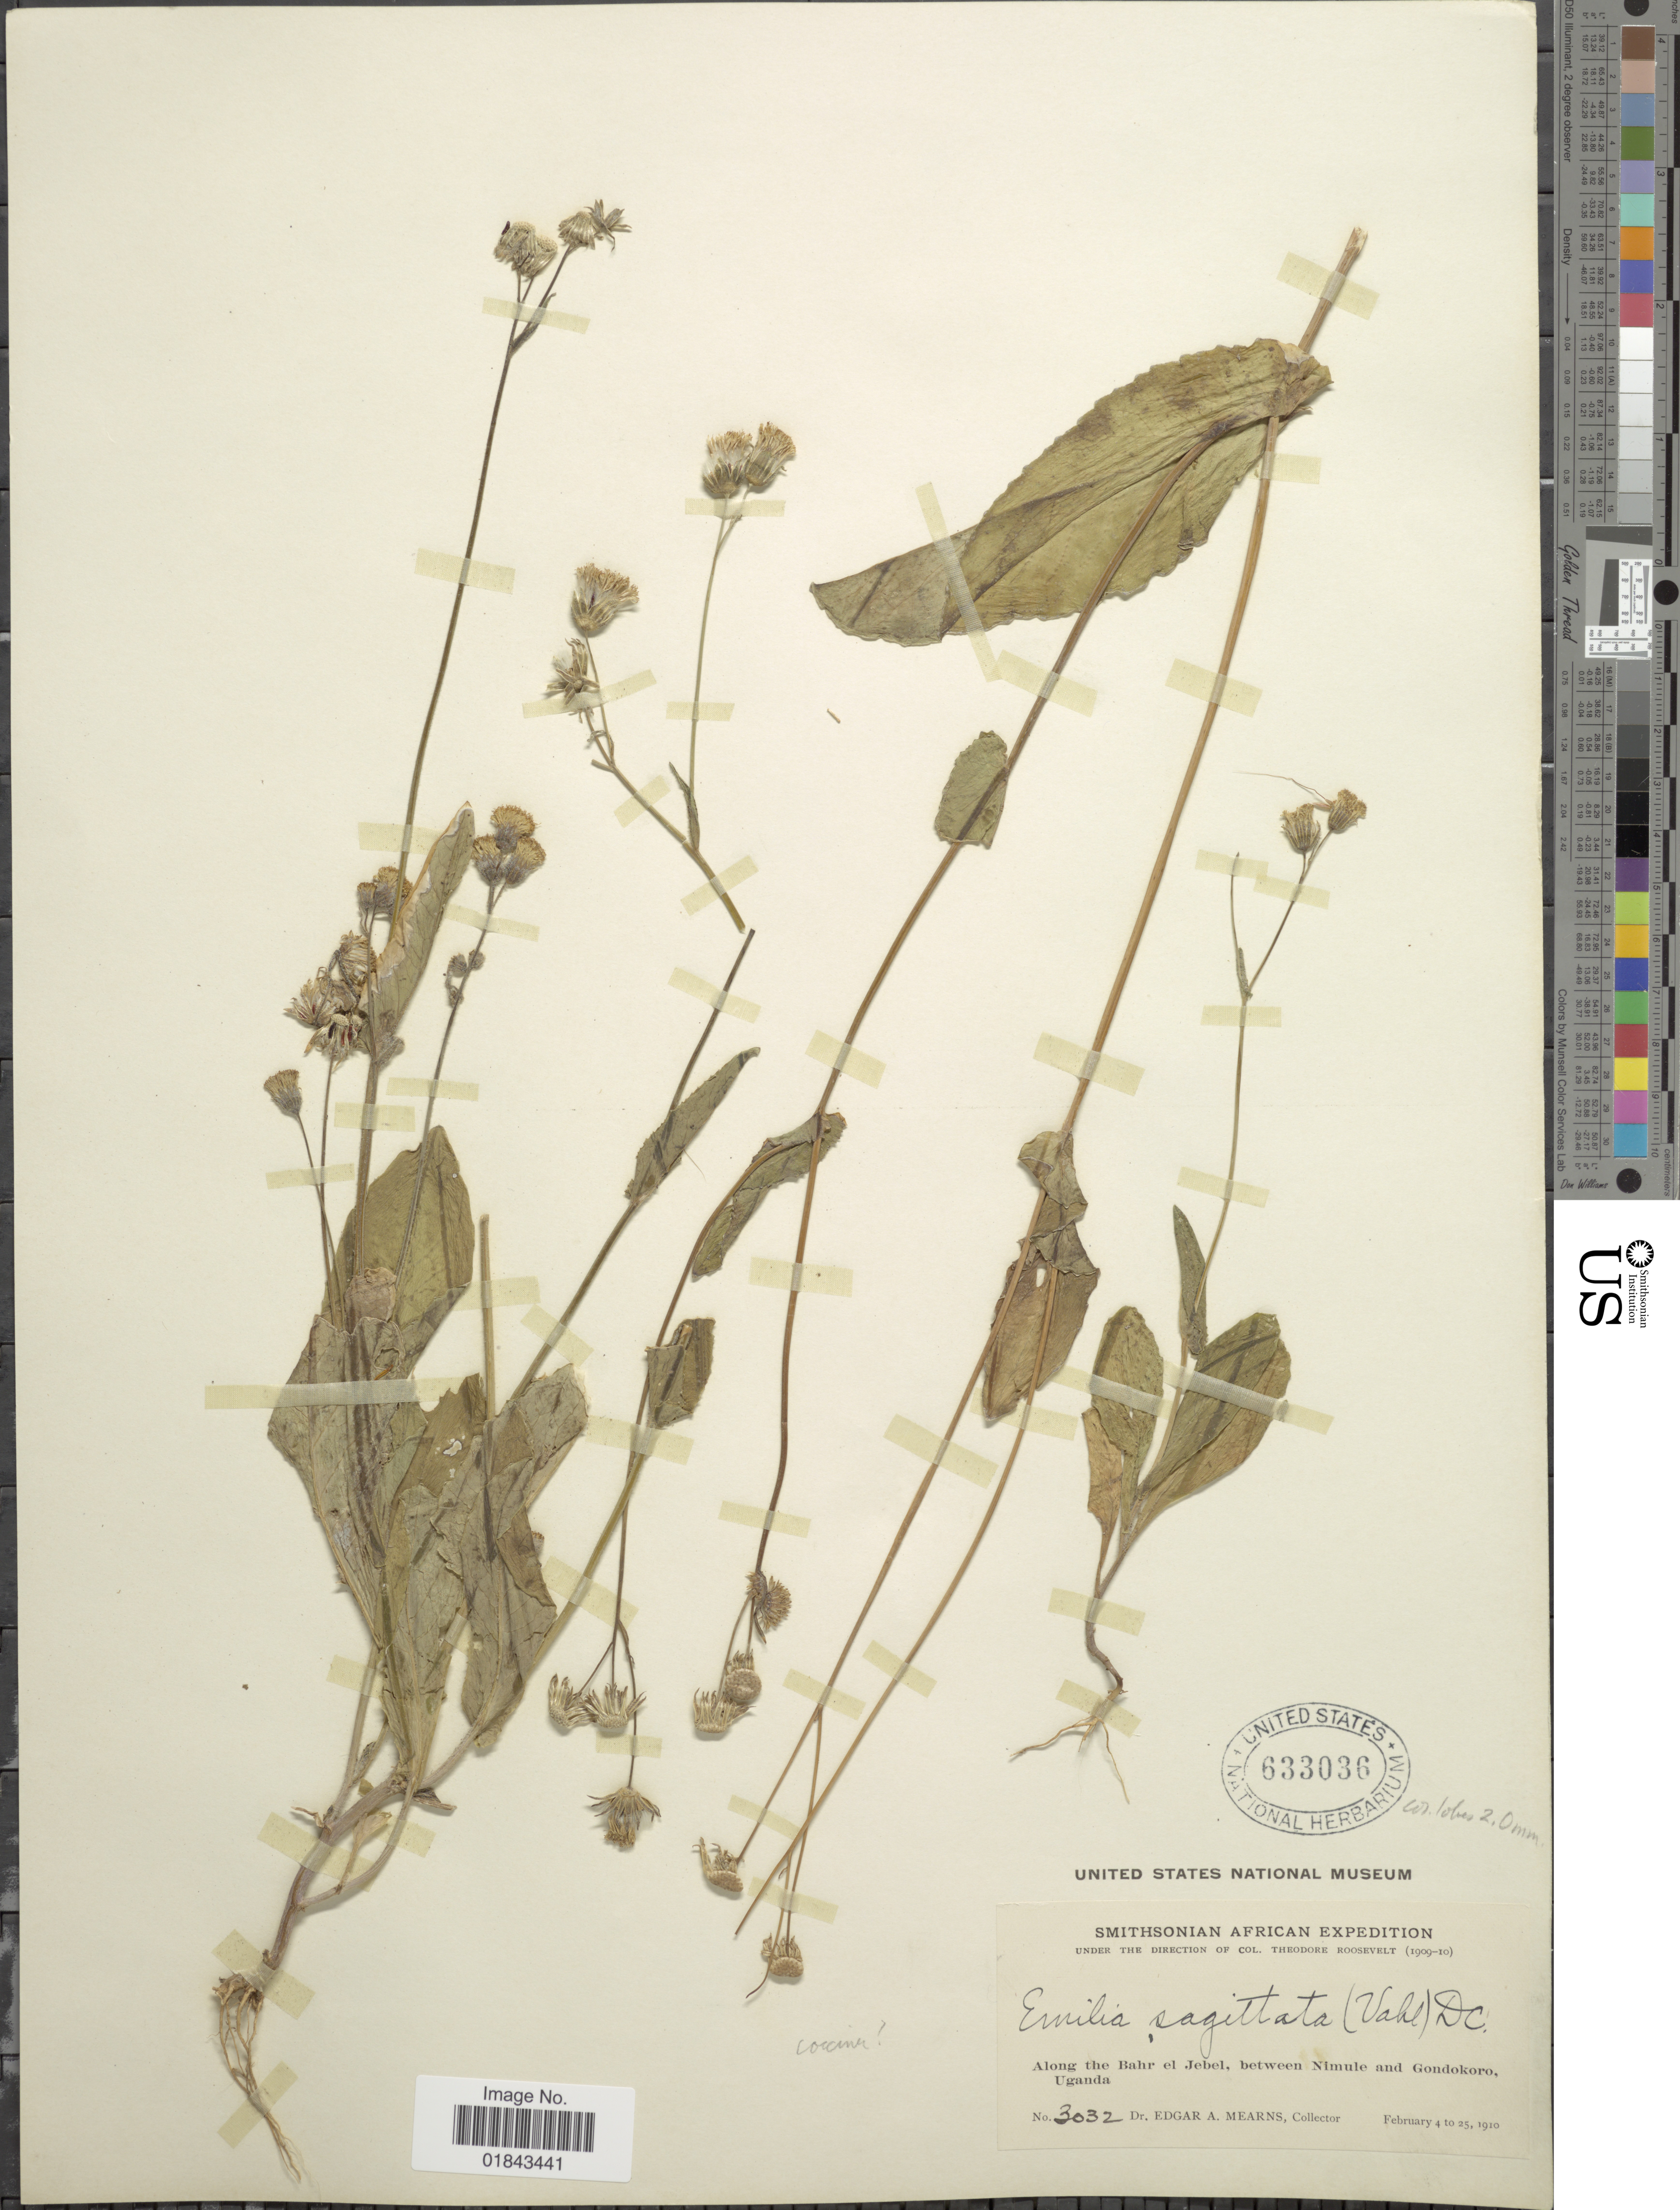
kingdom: Plantae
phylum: Tracheophyta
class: Magnoliopsida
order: Asterales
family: Asteraceae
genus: Emilia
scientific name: Emilia coccinea (Sims) Sweet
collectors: E. A. Mearns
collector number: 3032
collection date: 1910-02-04/1910-02-25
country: Uganda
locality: Along the Bahr el Jebel, between Nimule and Gondokoro.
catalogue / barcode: US 633036